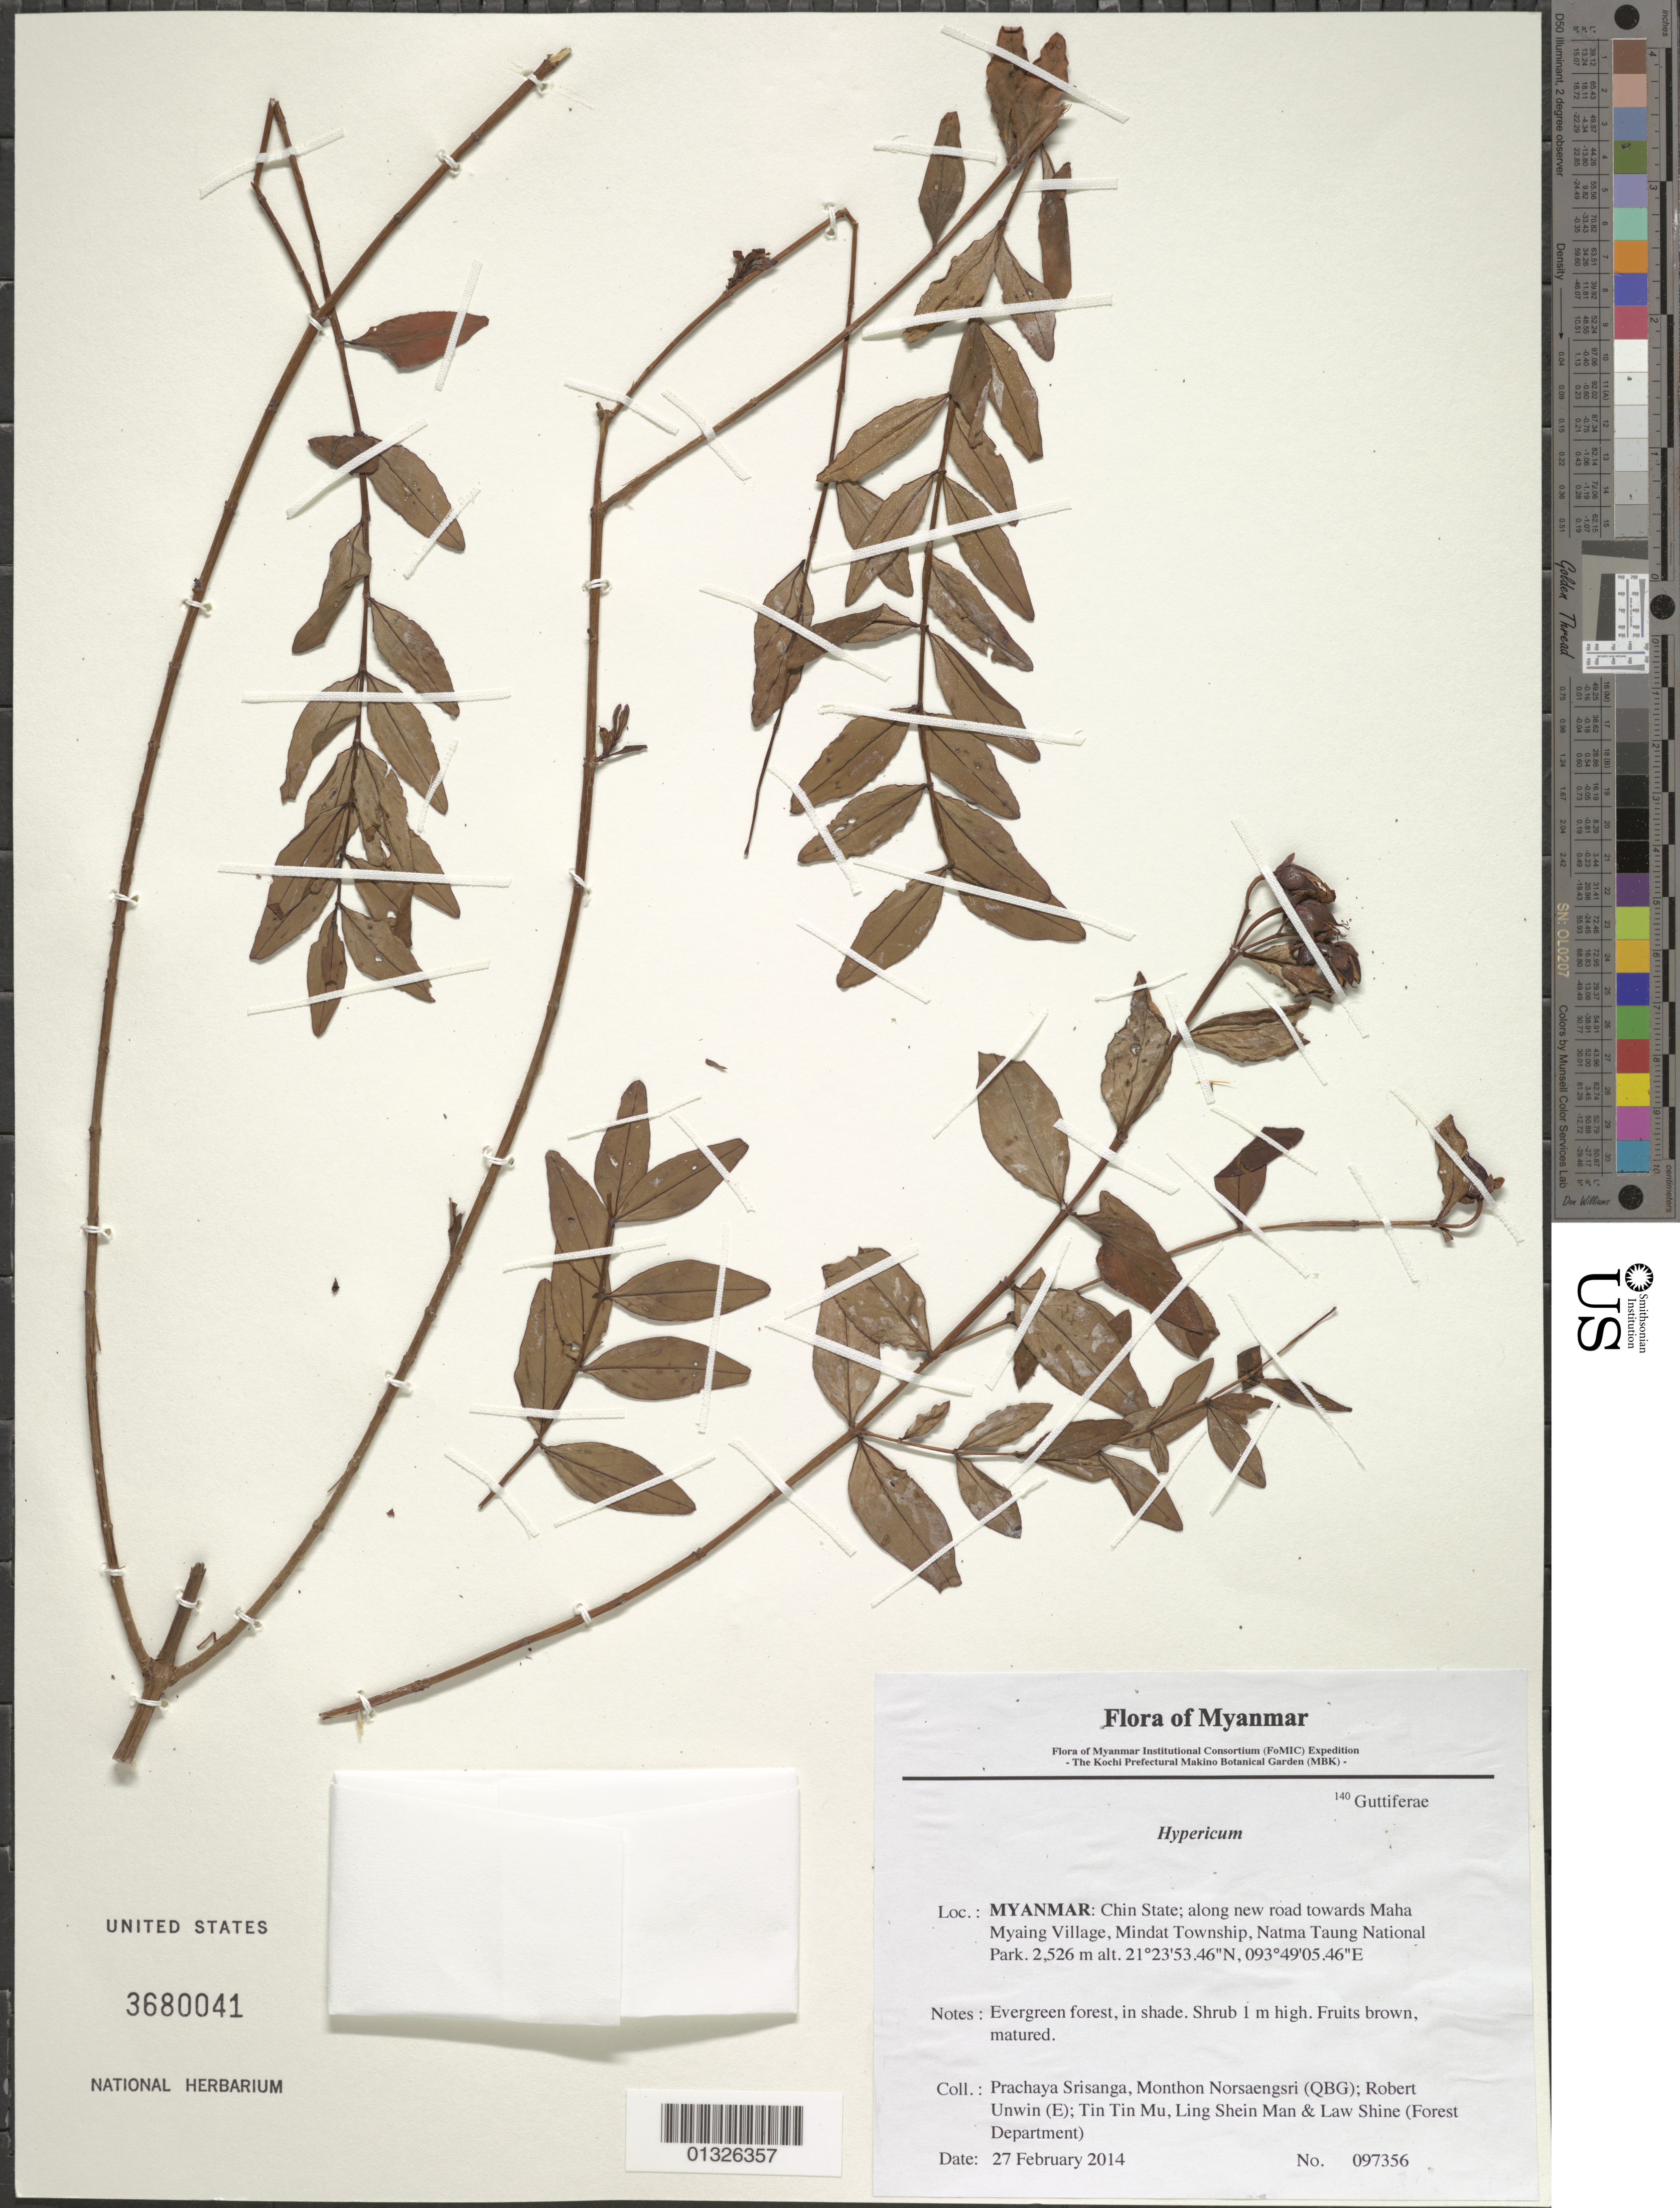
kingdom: Plantae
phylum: Tracheophyta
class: Magnoliopsida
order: Malpighiales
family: Hypericaceae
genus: Hypericum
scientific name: Hypericum sp.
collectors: P. Srisanga, M. Norsaengsri, R. Unwin, Tin Tin Mu, Ling Shein Man & L. Shine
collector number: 97356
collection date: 2014-02-27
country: Myanmar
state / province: Chin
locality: Along new road towards Maha Myaing Village, Mindat Township, Natma Taung National Park.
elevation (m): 2526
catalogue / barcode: US 3680041